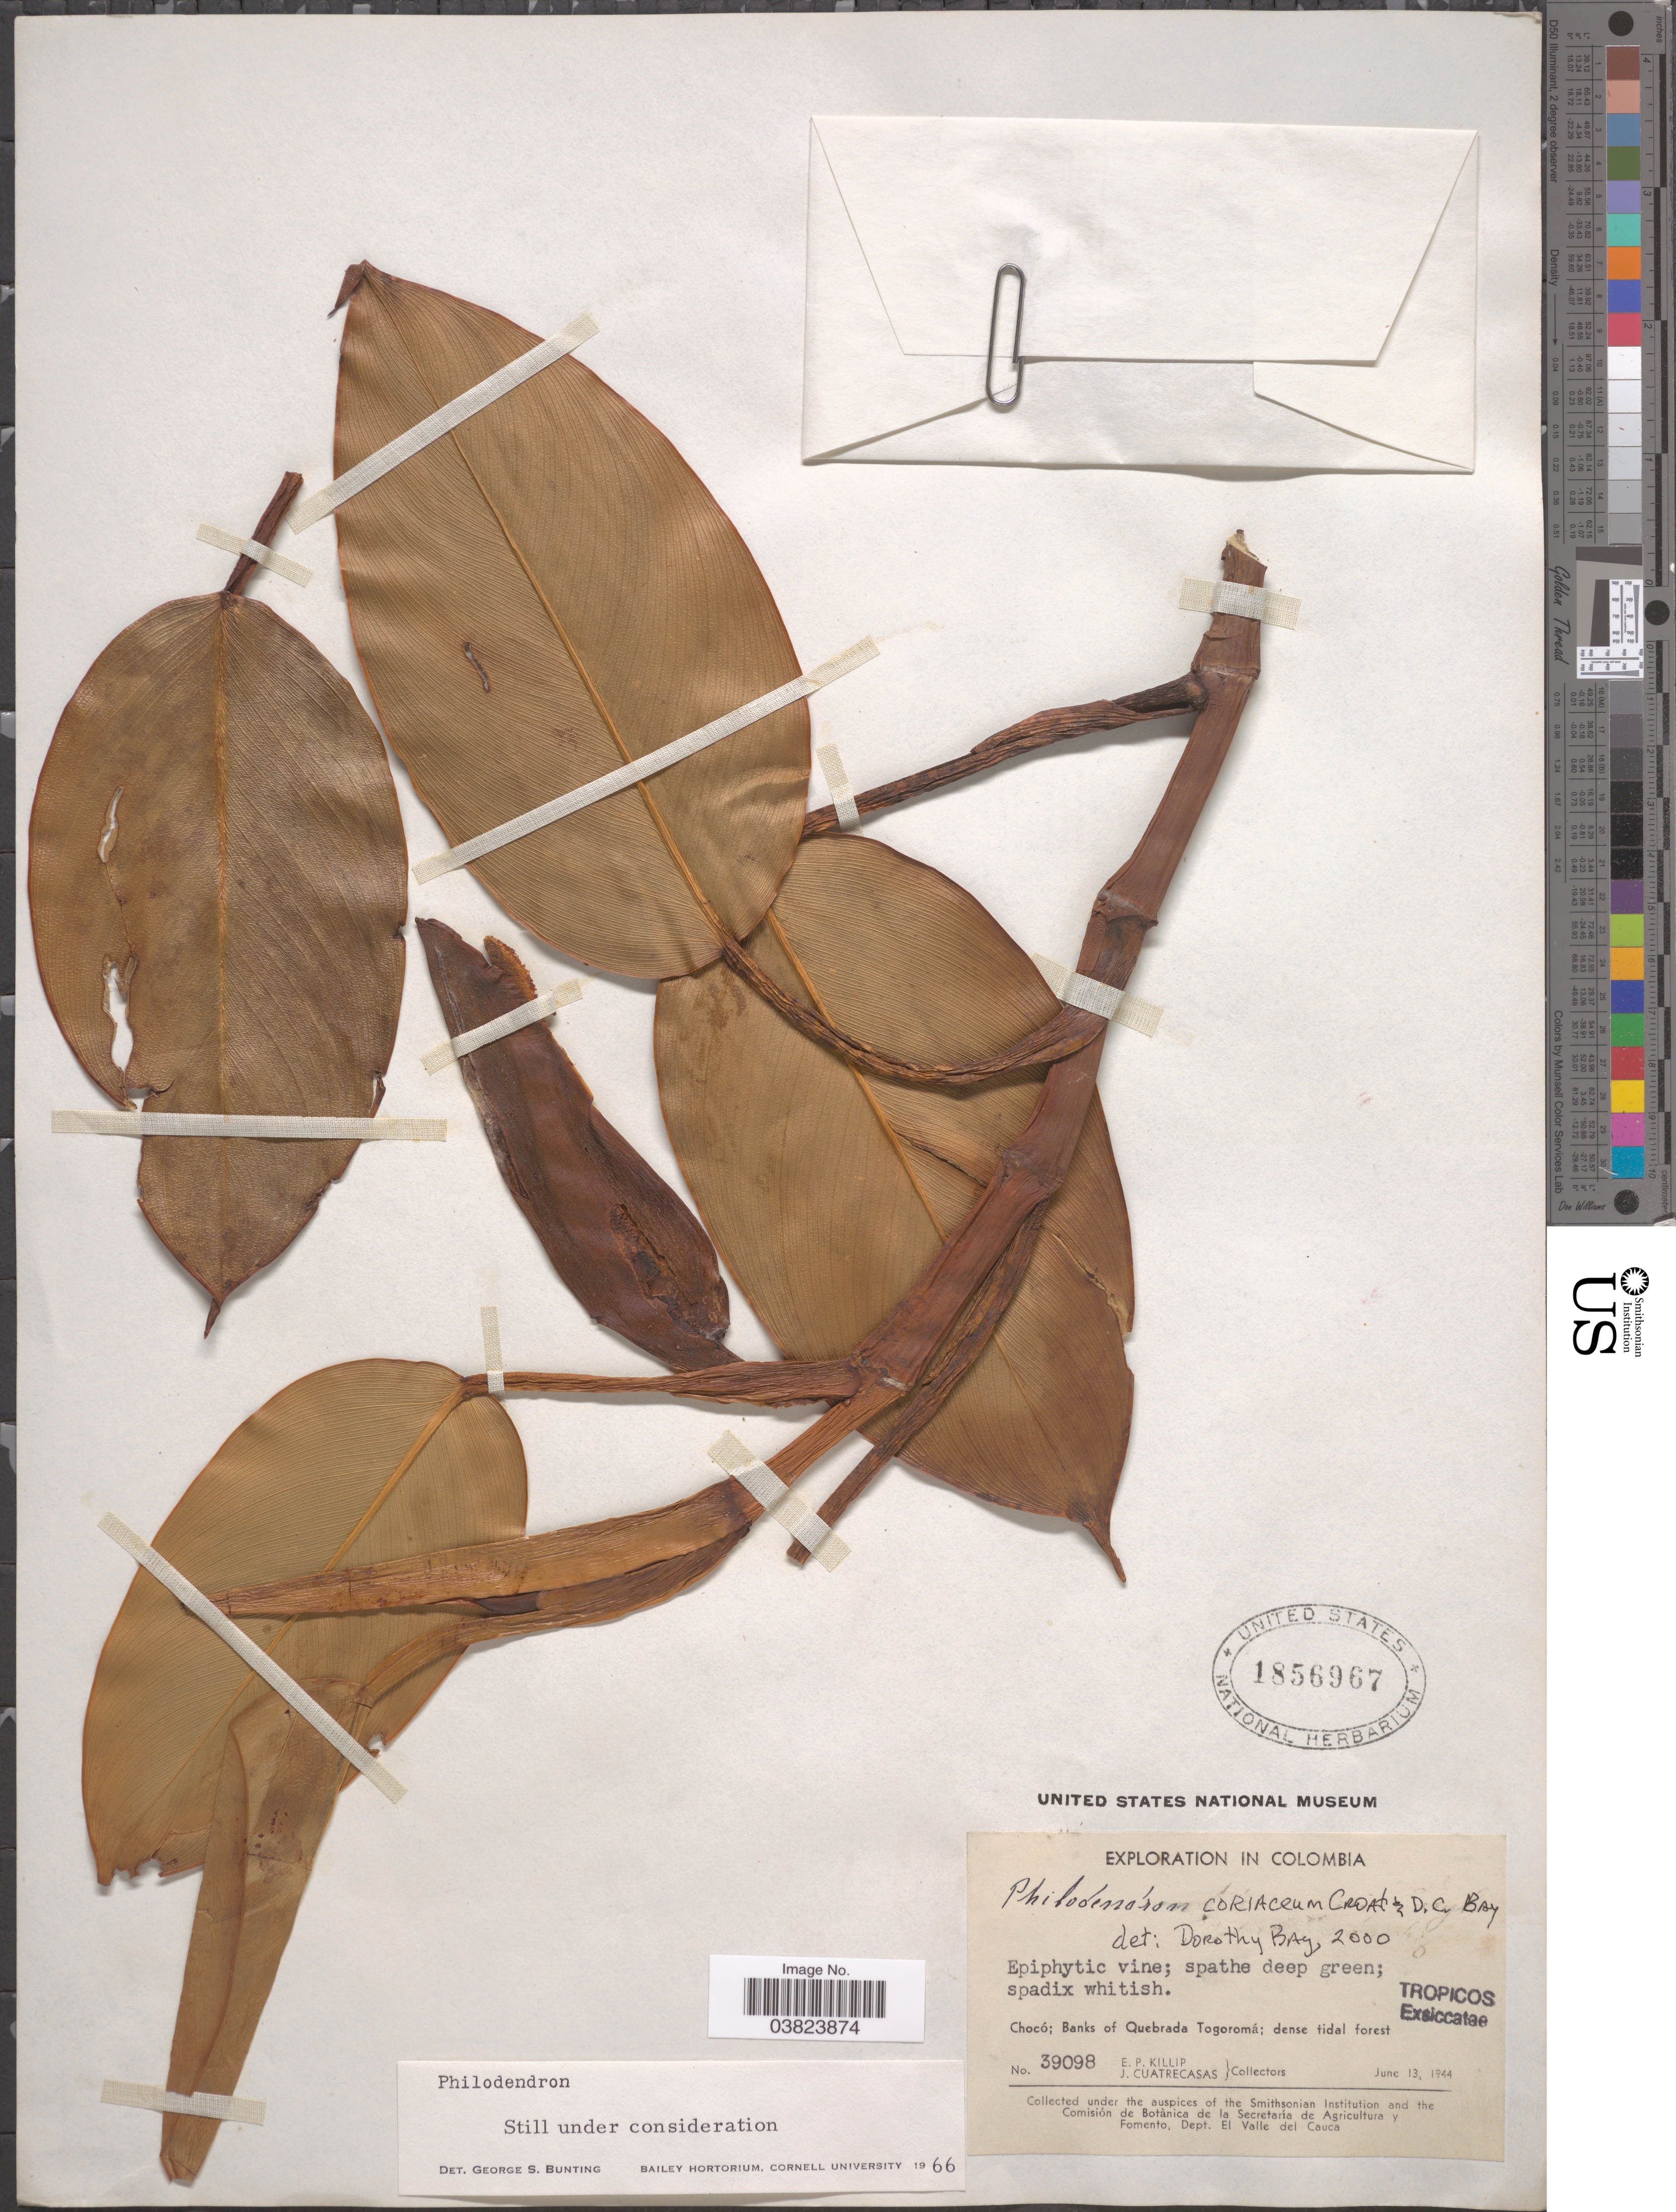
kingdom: Plantae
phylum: Tracheophyta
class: Liliopsida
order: Alismatales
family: Araceae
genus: Philodendron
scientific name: Philodendron coriaceum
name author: Croat & D.C. Bay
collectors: E. P. Killip & J. Cuatrecasas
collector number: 39098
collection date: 1944-06-13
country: Colombia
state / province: Chocó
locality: Banks of Quebrada Togoromá; dense tidal forest.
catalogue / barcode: US 1856967